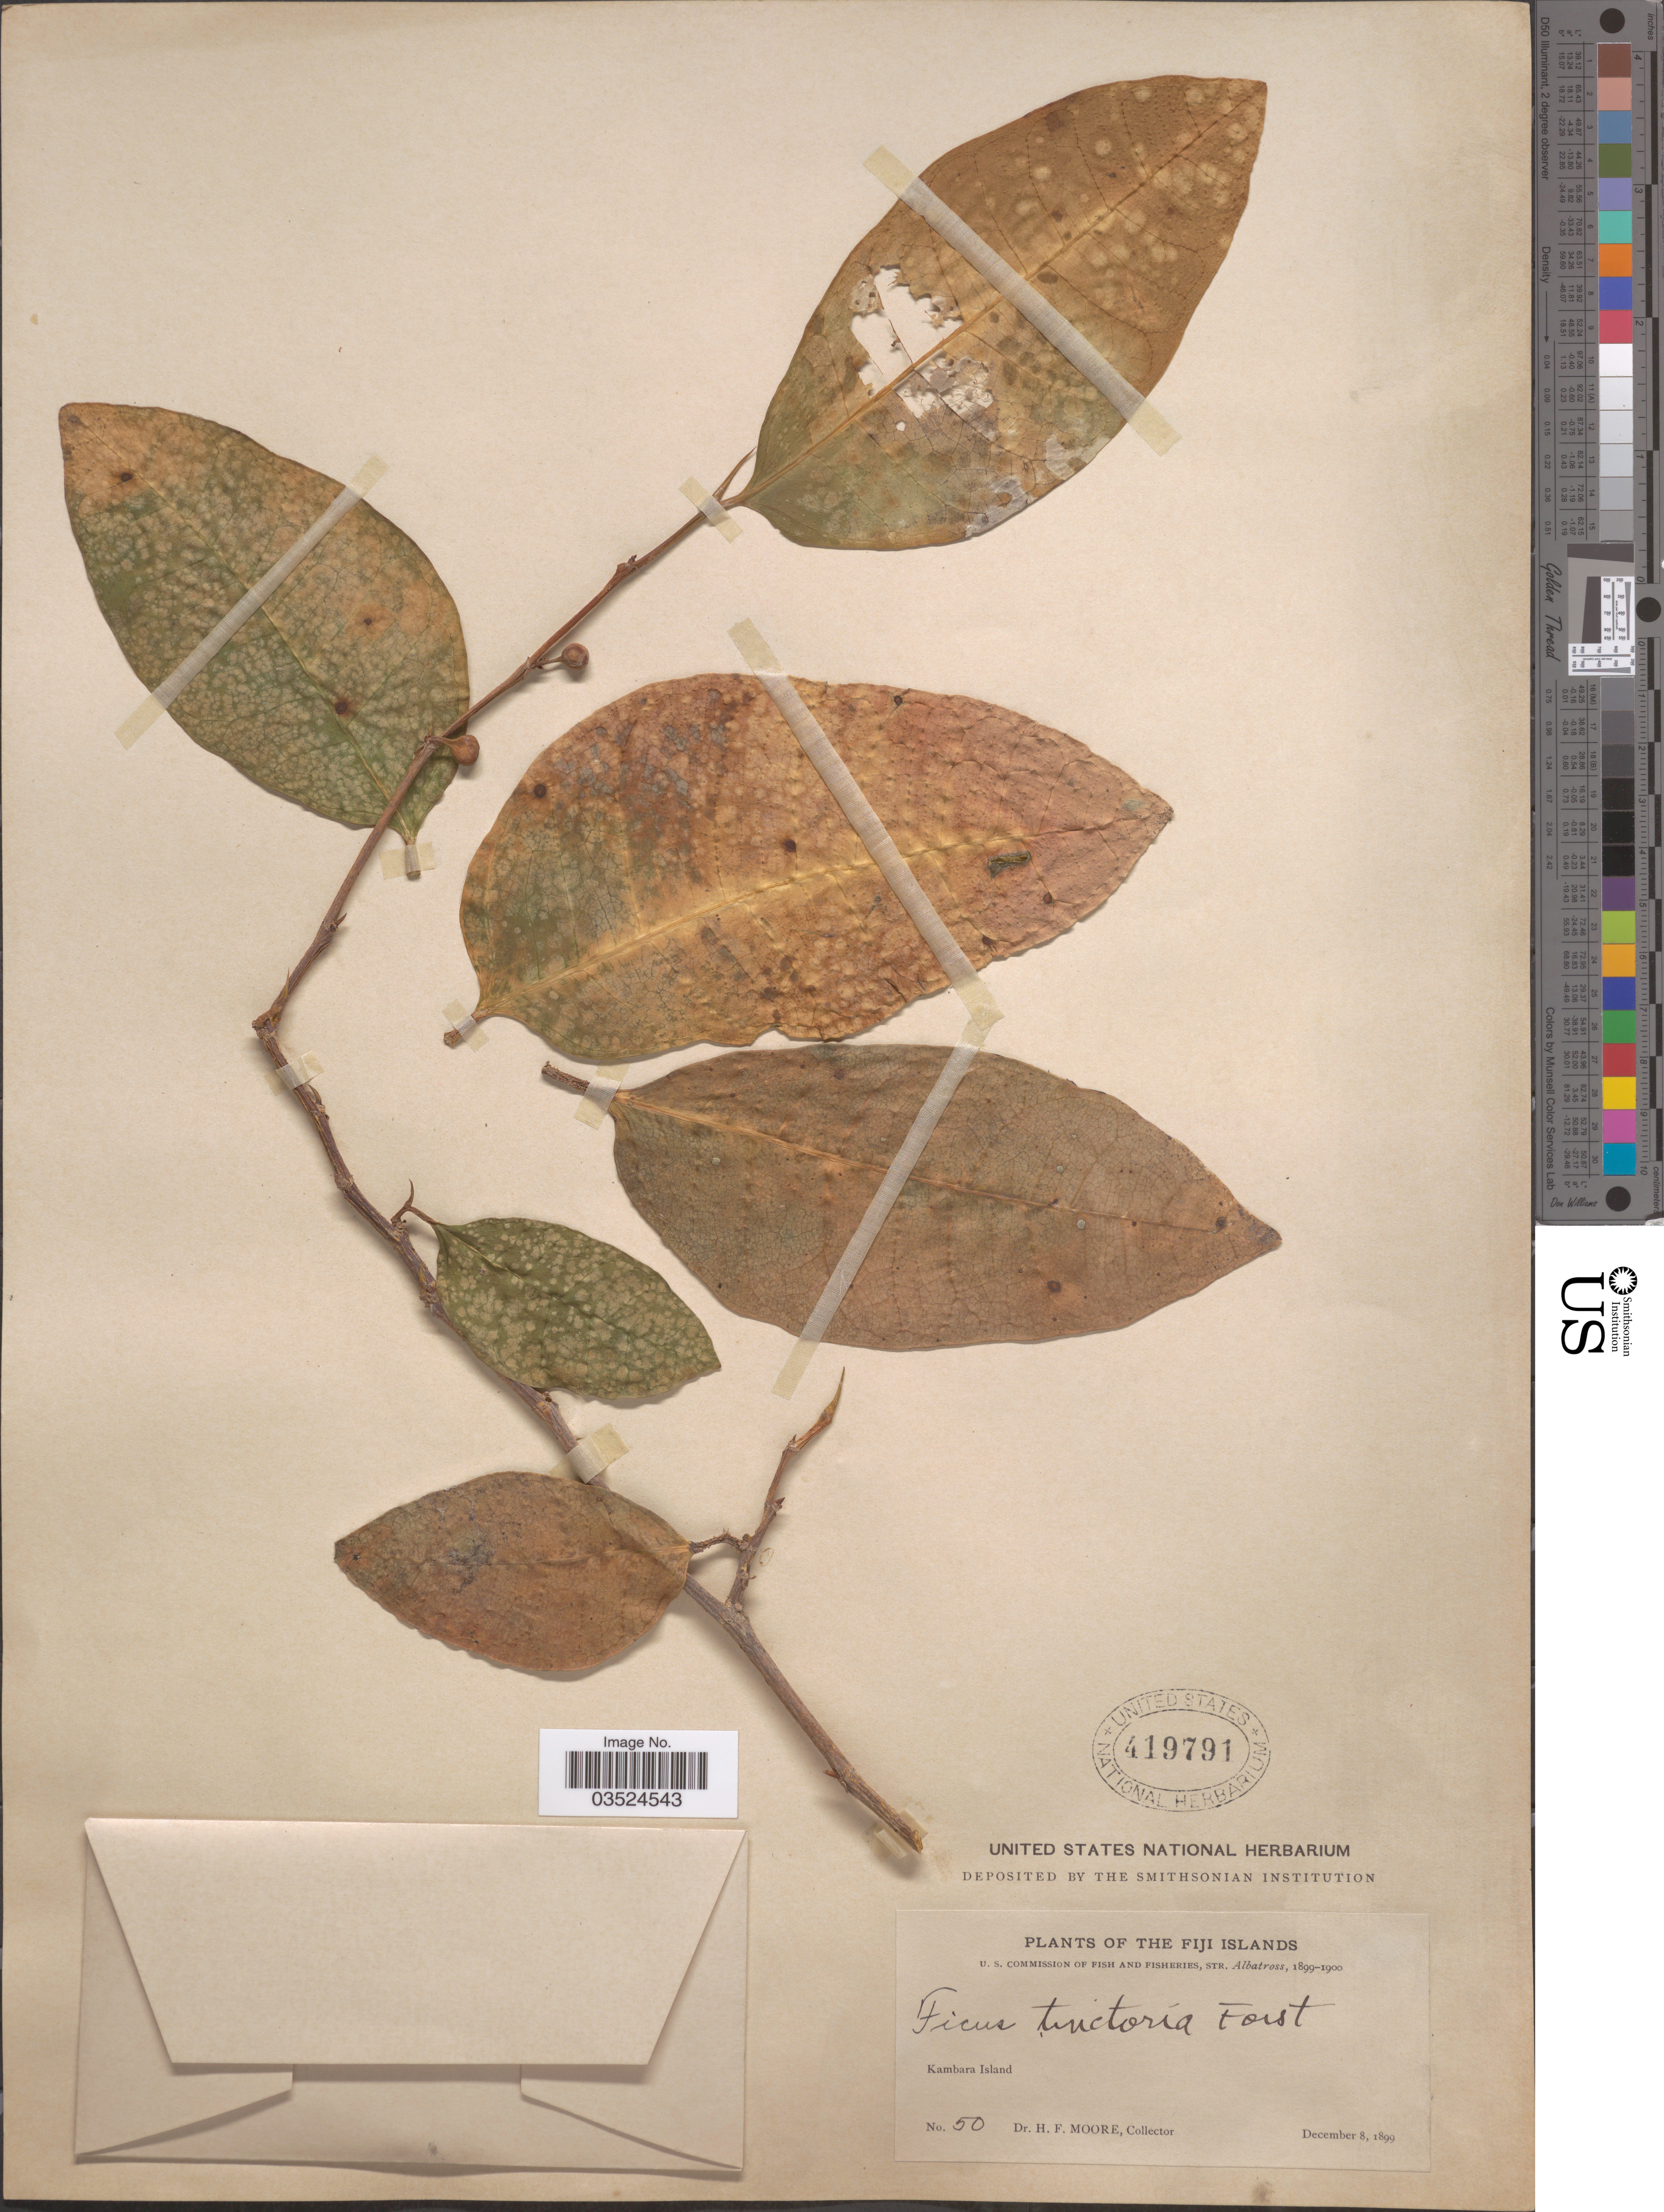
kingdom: Plantae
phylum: Tracheophyta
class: Magnoliopsida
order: Rosales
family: Moraceae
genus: Ficus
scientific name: Ficus tinctoria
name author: G. Forst.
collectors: H. F. Moore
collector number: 50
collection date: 1899-12-08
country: Fiji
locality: The Fiji Islands. Kambara Island.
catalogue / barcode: US 419791